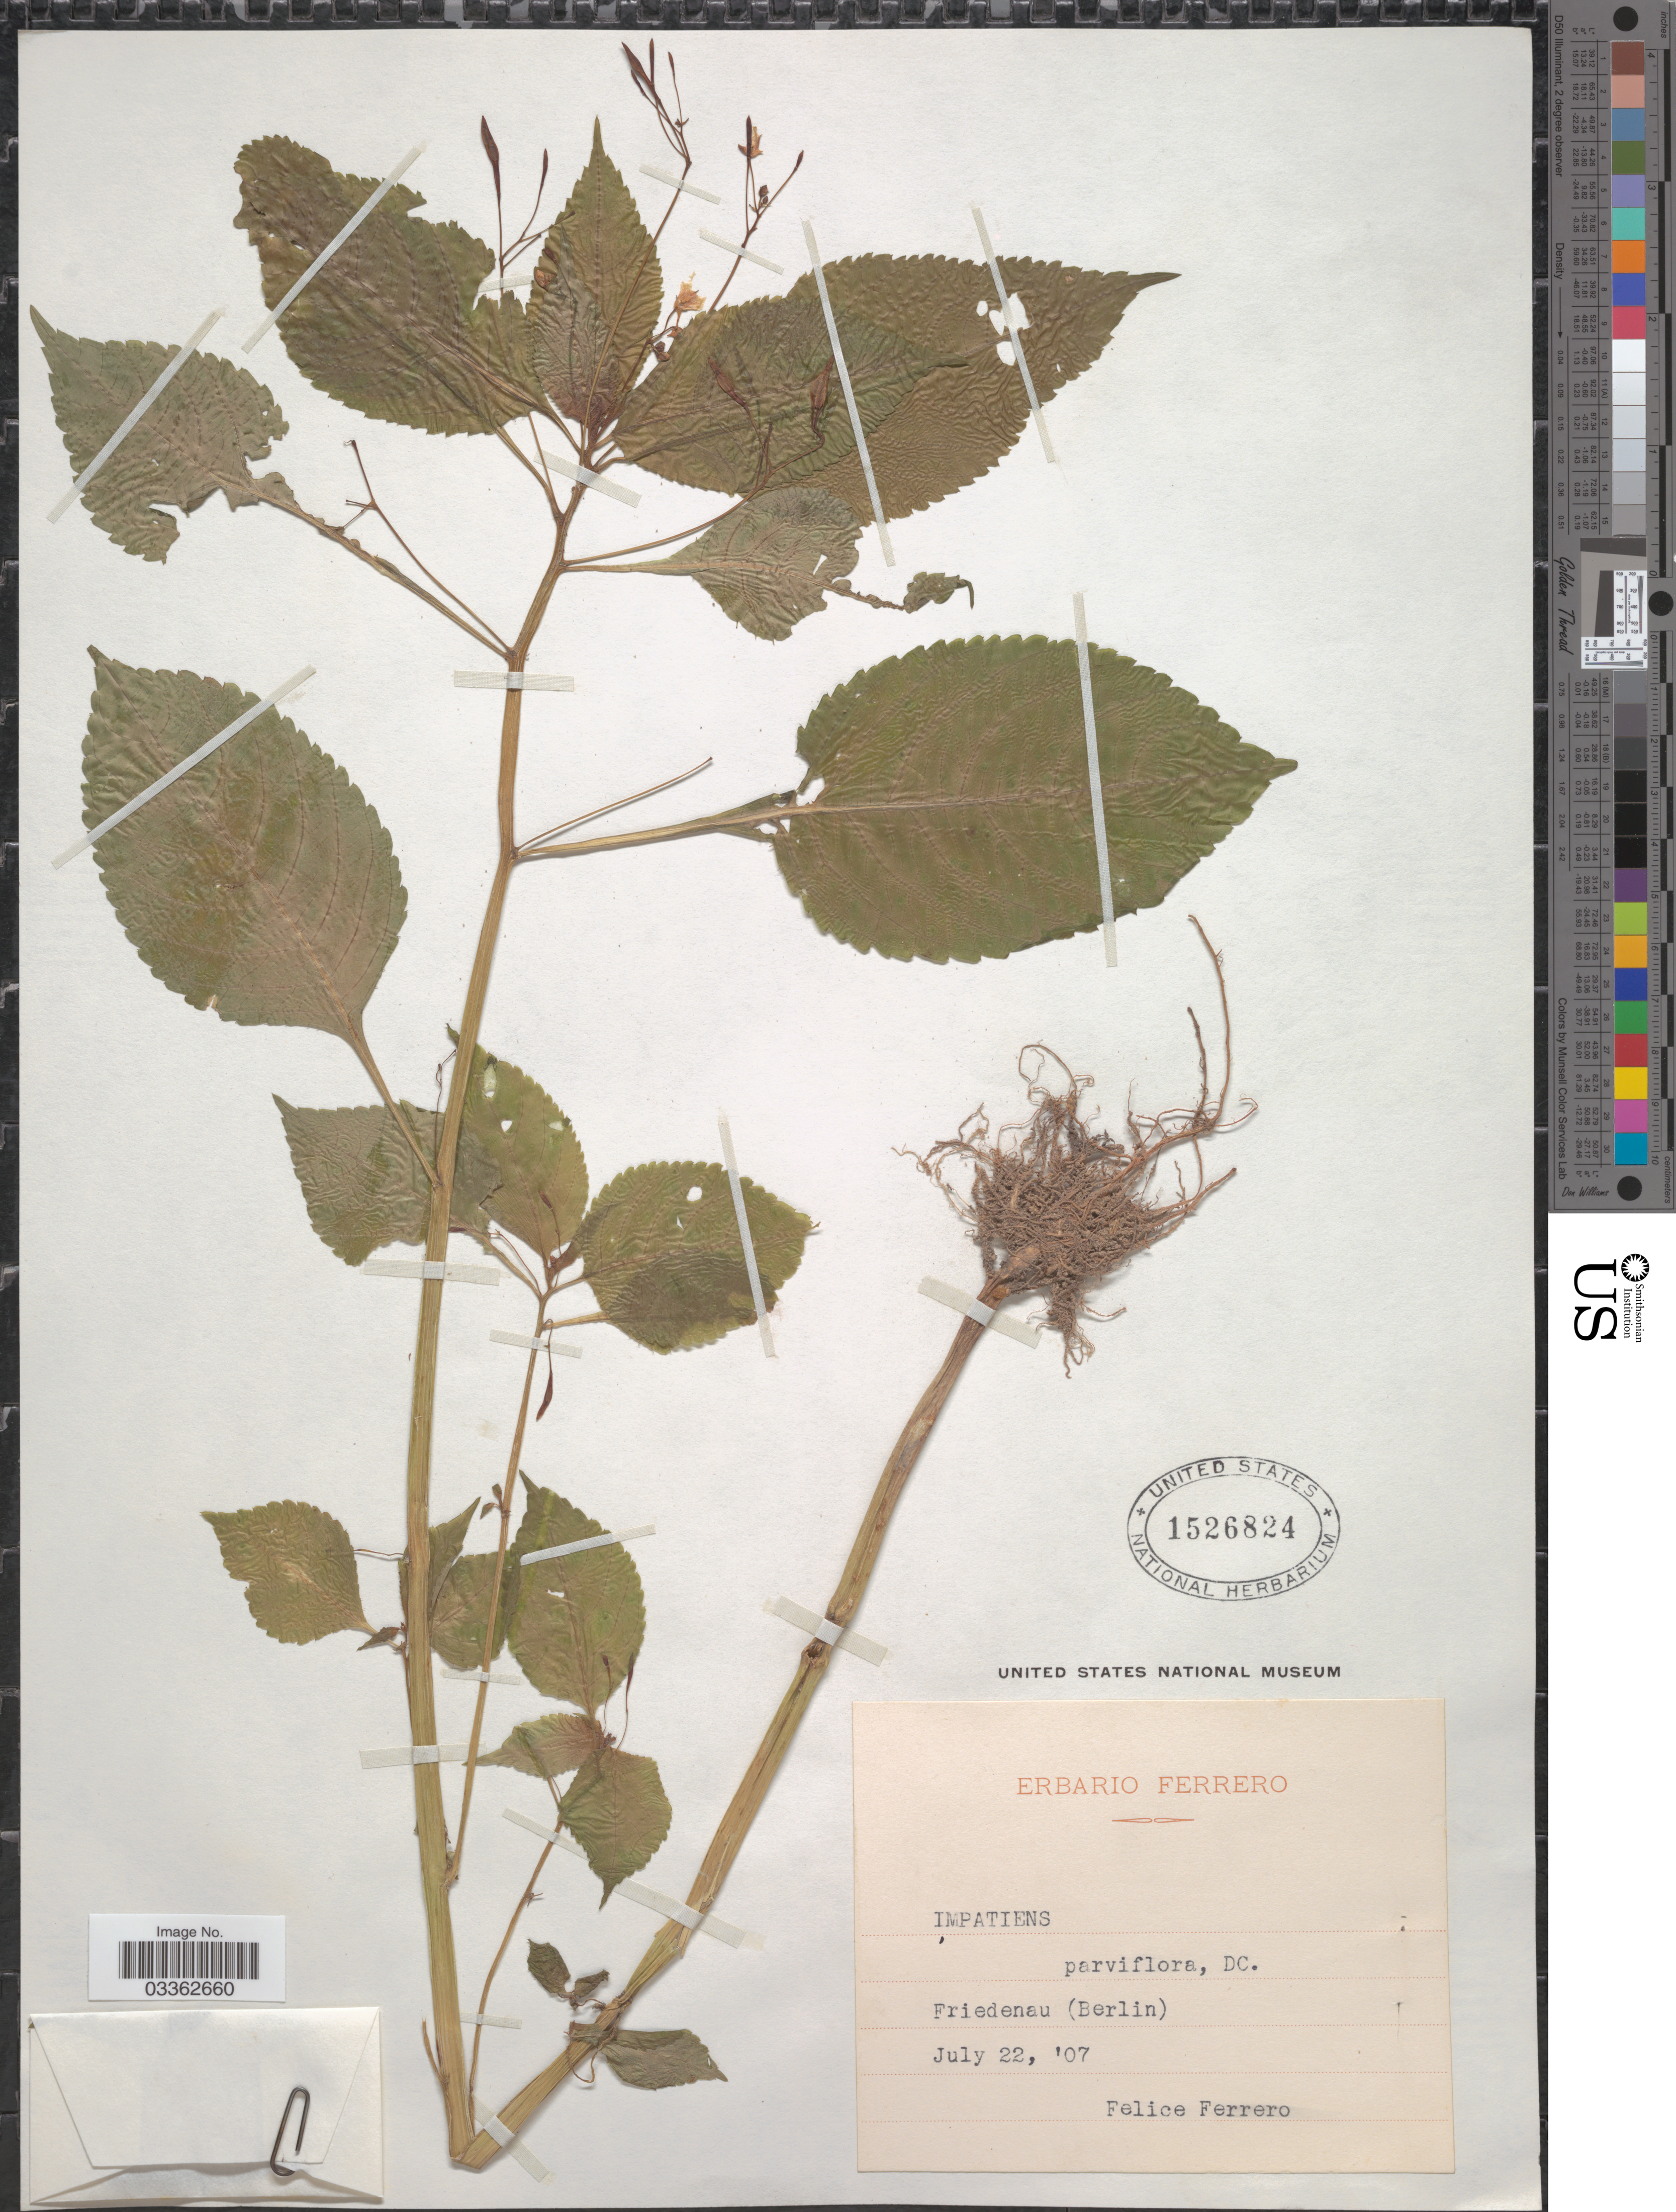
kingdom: Plantae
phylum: Tracheophyta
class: Magnoliopsida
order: Ericales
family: Balsaminaceae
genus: Impatiens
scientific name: Impatiens parviflora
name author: DC.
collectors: F. Ferrero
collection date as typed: Transcribed d/m/y: 22/7/7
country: Germany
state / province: Berlin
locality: Friedenau (Berlin).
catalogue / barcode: US 1526824